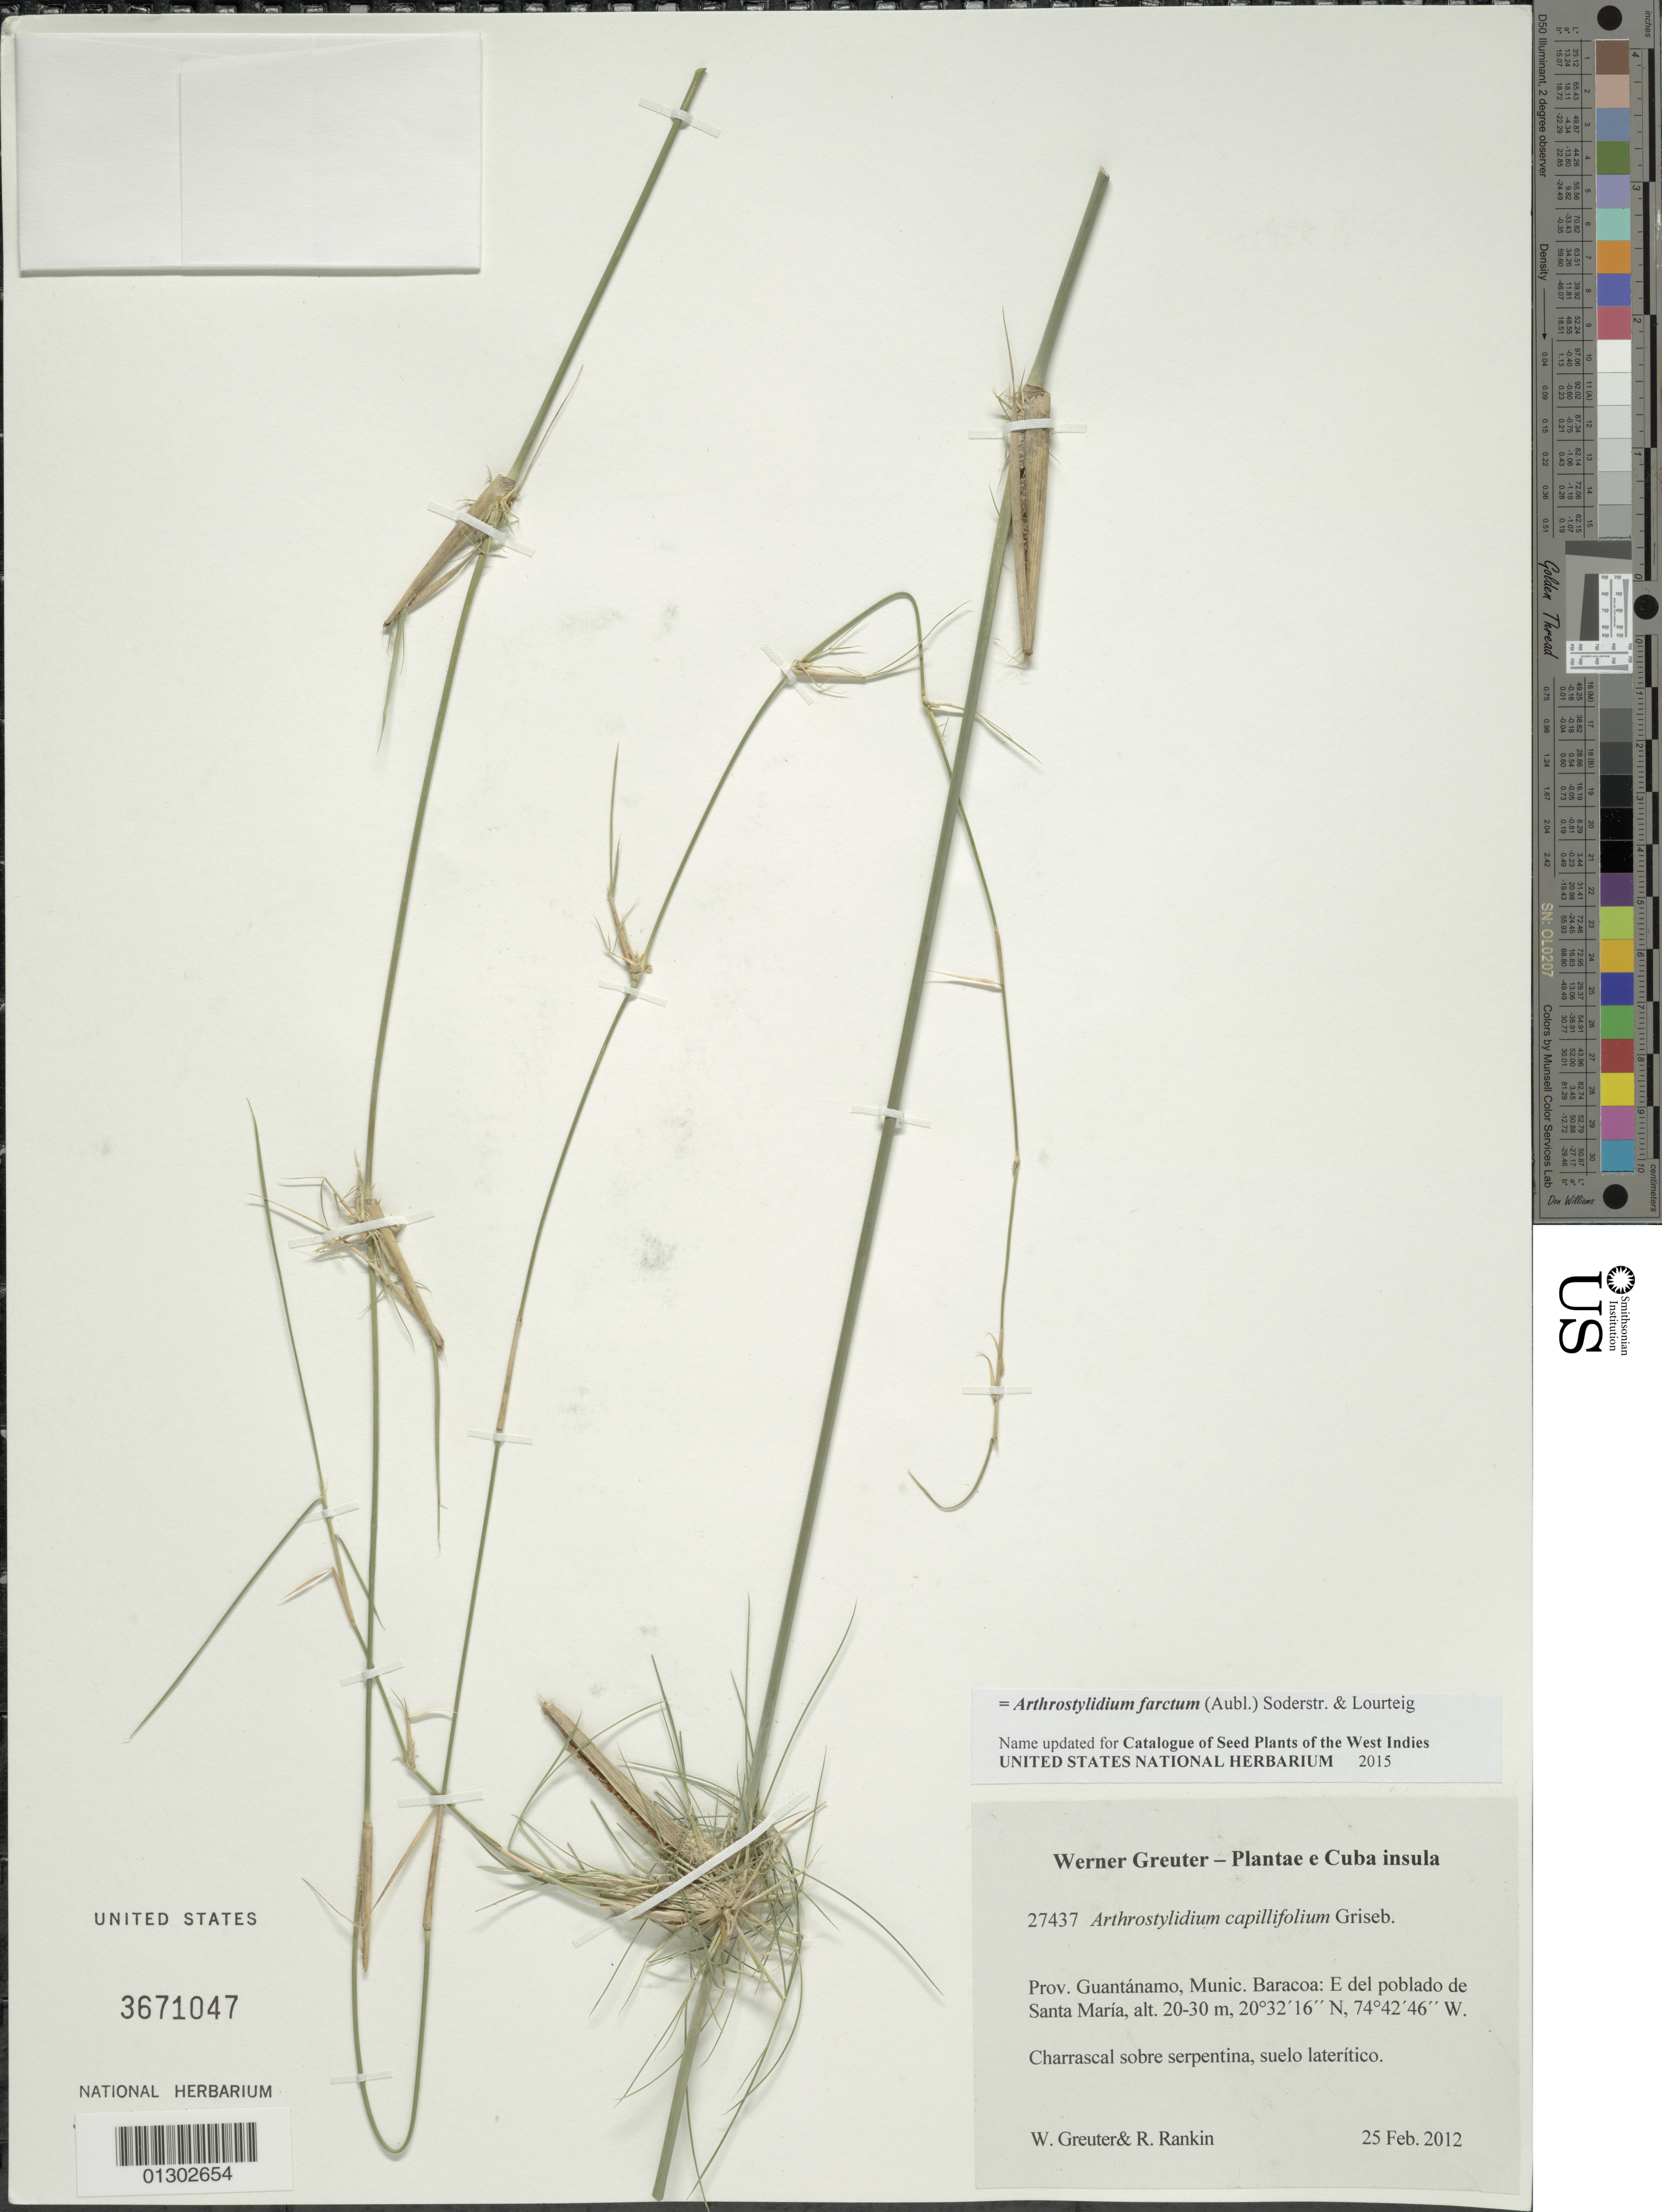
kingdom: Plantae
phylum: Tracheophyta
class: Liliopsida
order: Poales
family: Poaceae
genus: Tibisia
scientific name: Tibisia farcta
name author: (Aubl.) C.D. Tyrrell et al.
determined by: Londoño, X., (TULV), Jardin Botanico "Juan Maria Cespedes"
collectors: W. R. Greuter & R. Rankin Rodriguez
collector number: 27437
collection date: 2012-02-25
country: Cuba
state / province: Guantanamo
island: Cuba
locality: Munic. Baracoa; E del poblado de Santa María.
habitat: Charrascal sobre serpentina, suelo laterítico.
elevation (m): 20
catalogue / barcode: US 3671047